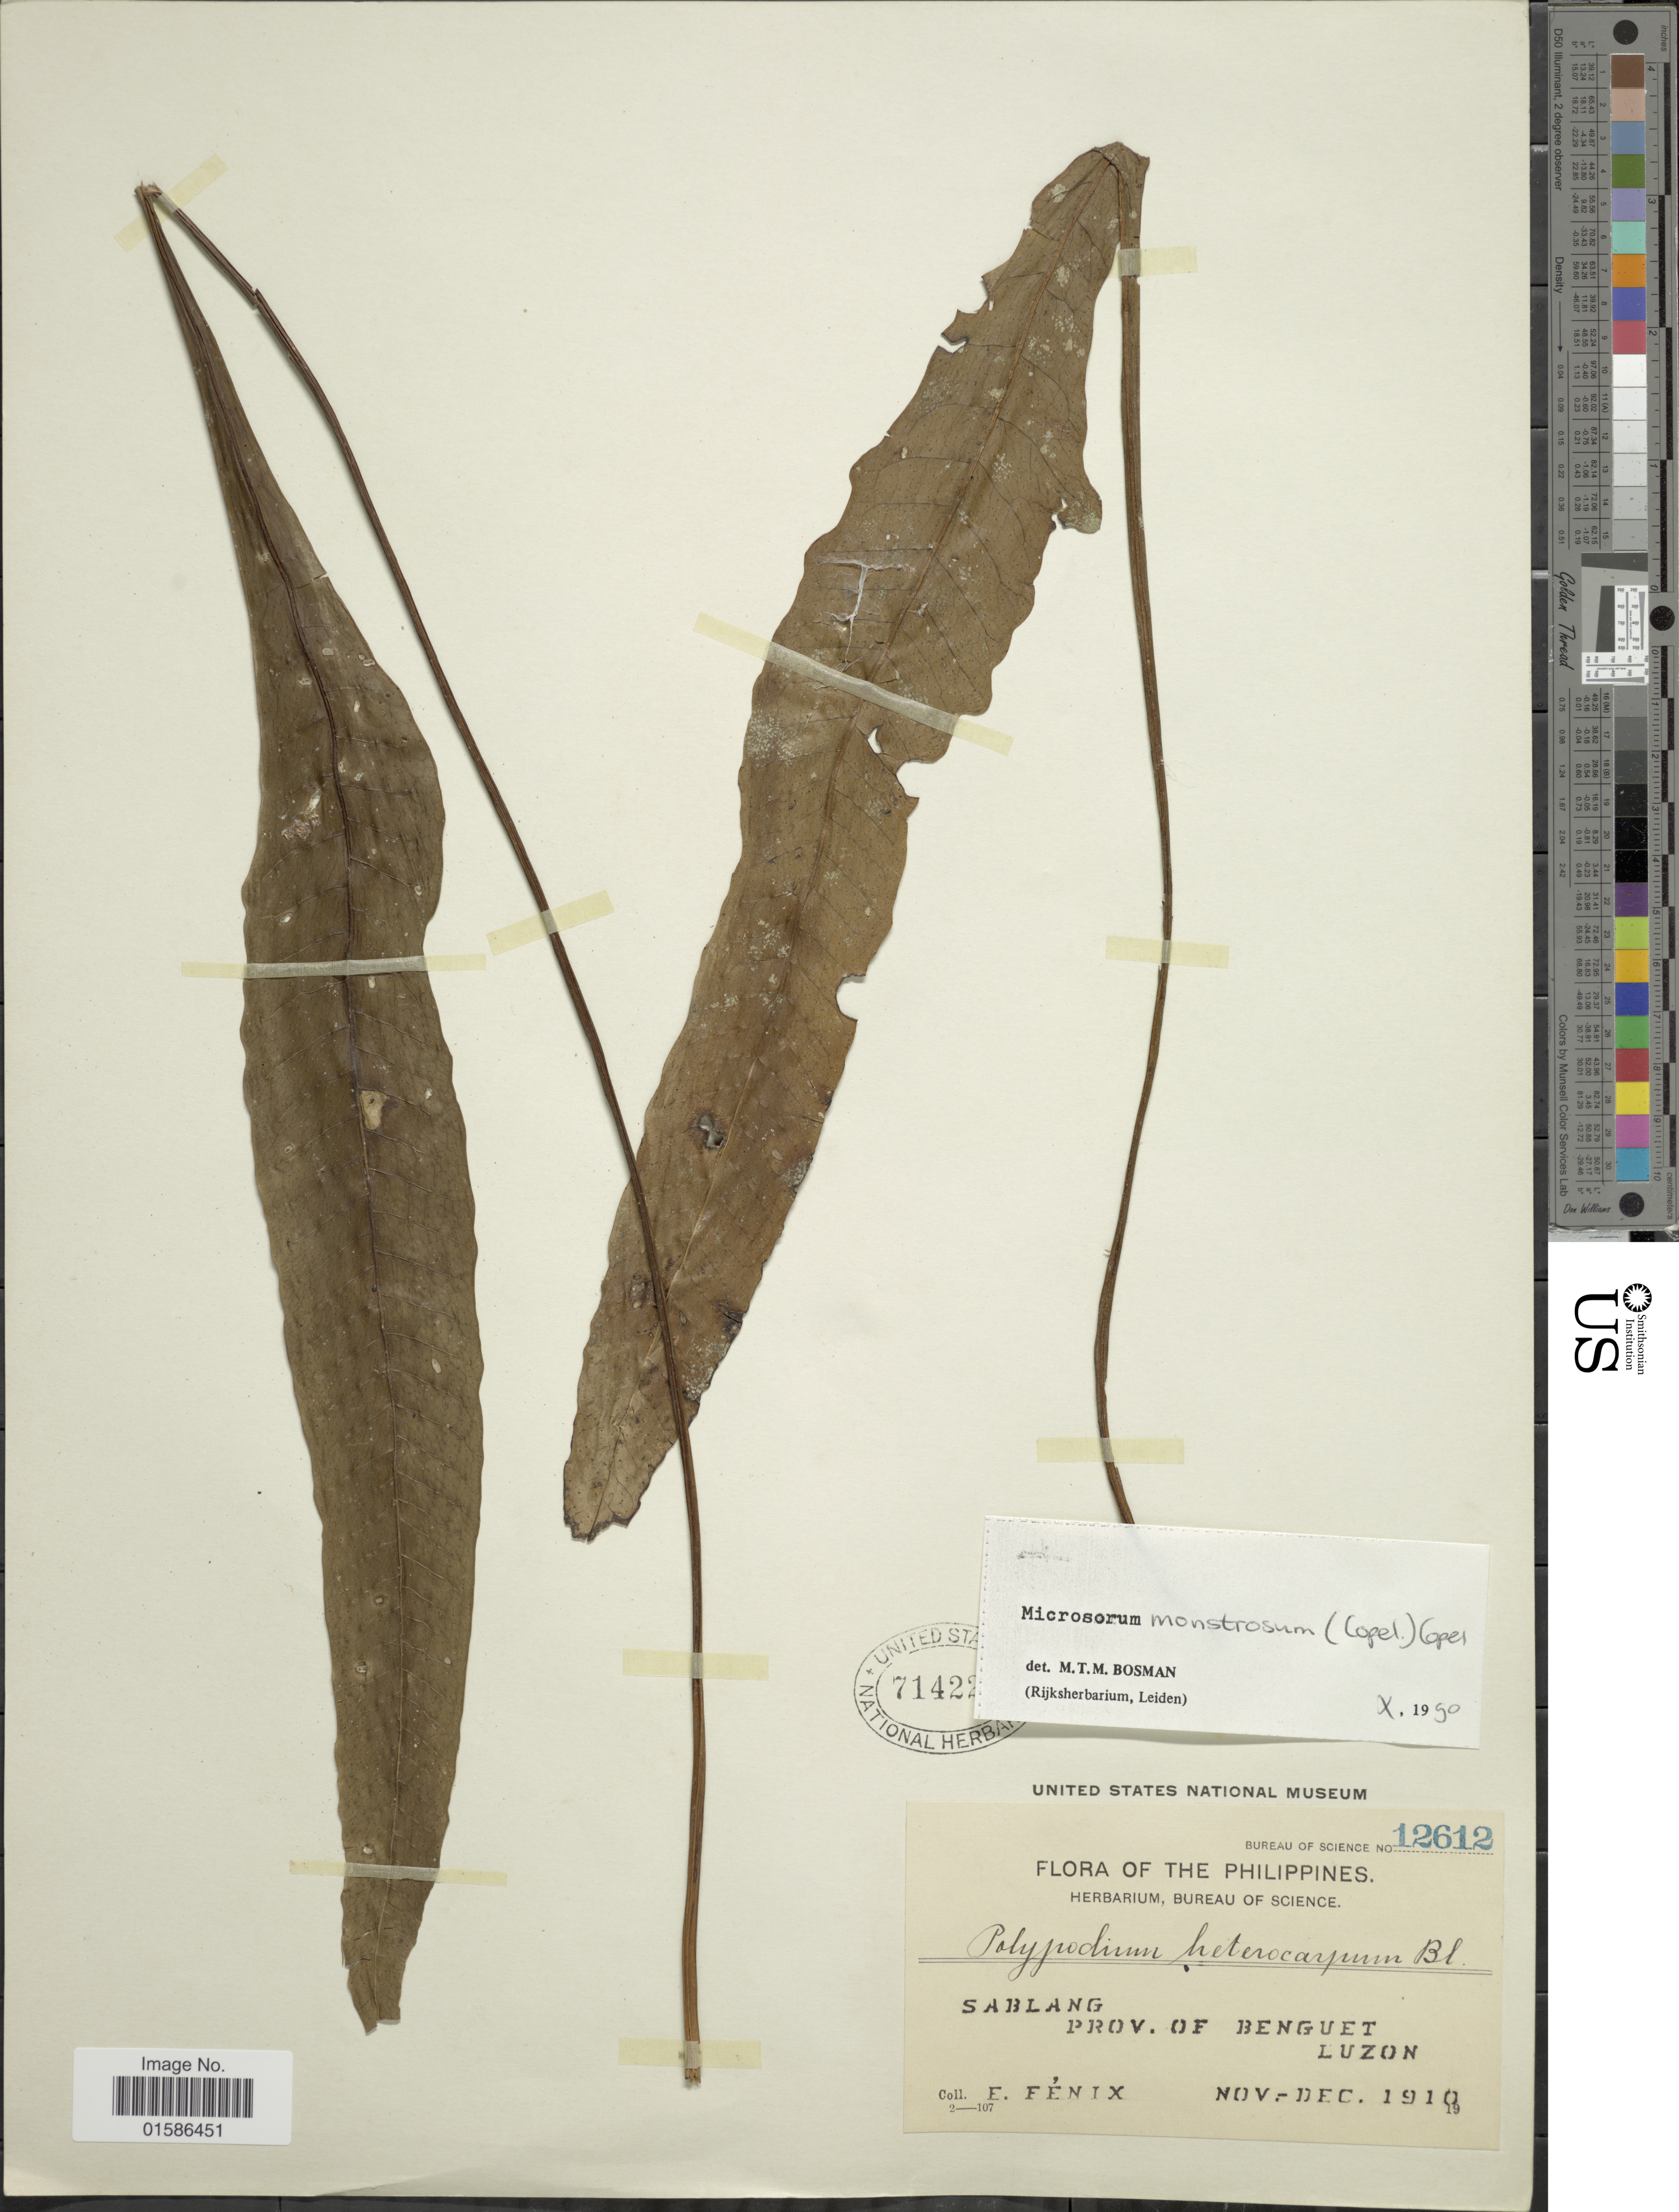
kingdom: Plantae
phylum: Tracheophyta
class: Polypodiopsida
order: Polypodiales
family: Polypodiaceae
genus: Microsorum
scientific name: Microsorum monstrosum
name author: (Copel.) Copel.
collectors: E. Fénix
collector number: Bureau of Science 12612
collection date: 1910-11/1910-12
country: Philippines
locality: Sablang Prov. of Benguet, Luzon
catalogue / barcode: US 71422